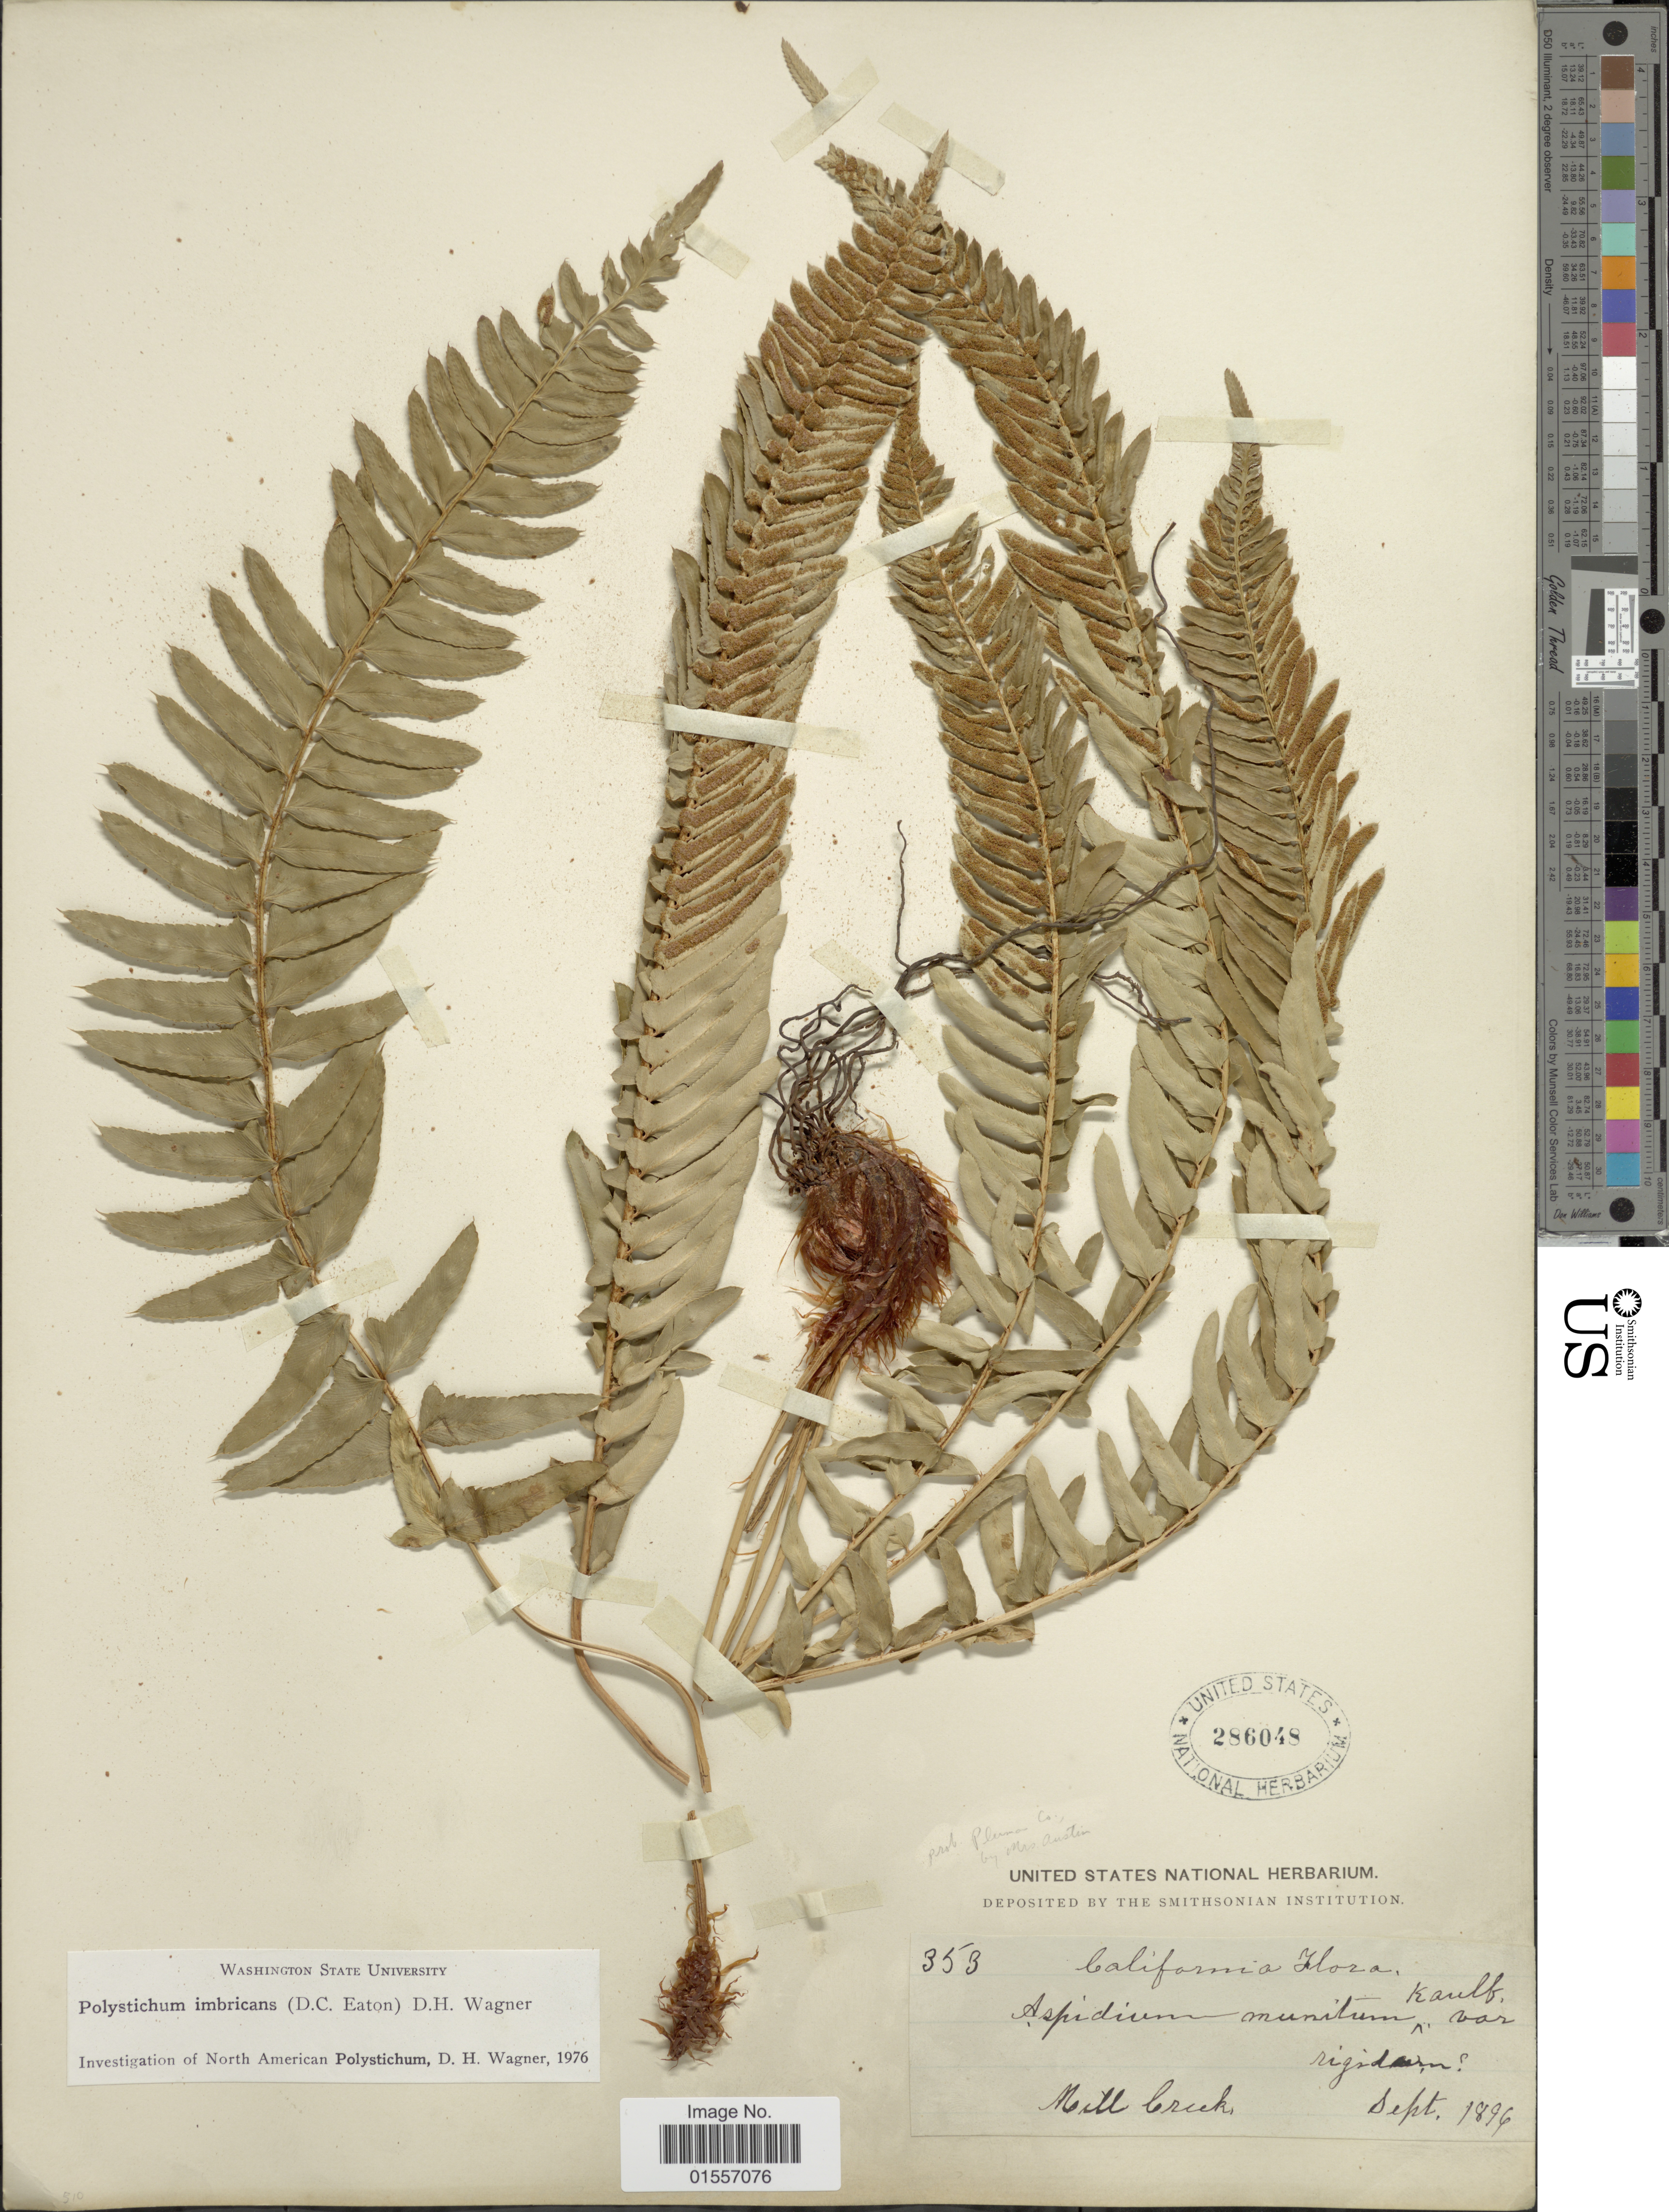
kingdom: Plantae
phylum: Tracheophyta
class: Polypodiopsida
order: Polypodiales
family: Dryopteridaceae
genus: Polystichum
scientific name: Polystichum imbricans subsp. imbricans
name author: (D.C. Eaton) D.H. Wagner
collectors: Austin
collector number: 353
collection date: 1899-09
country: United States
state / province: California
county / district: Plumas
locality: Plumas Co.,Mill Creek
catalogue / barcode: US 286048